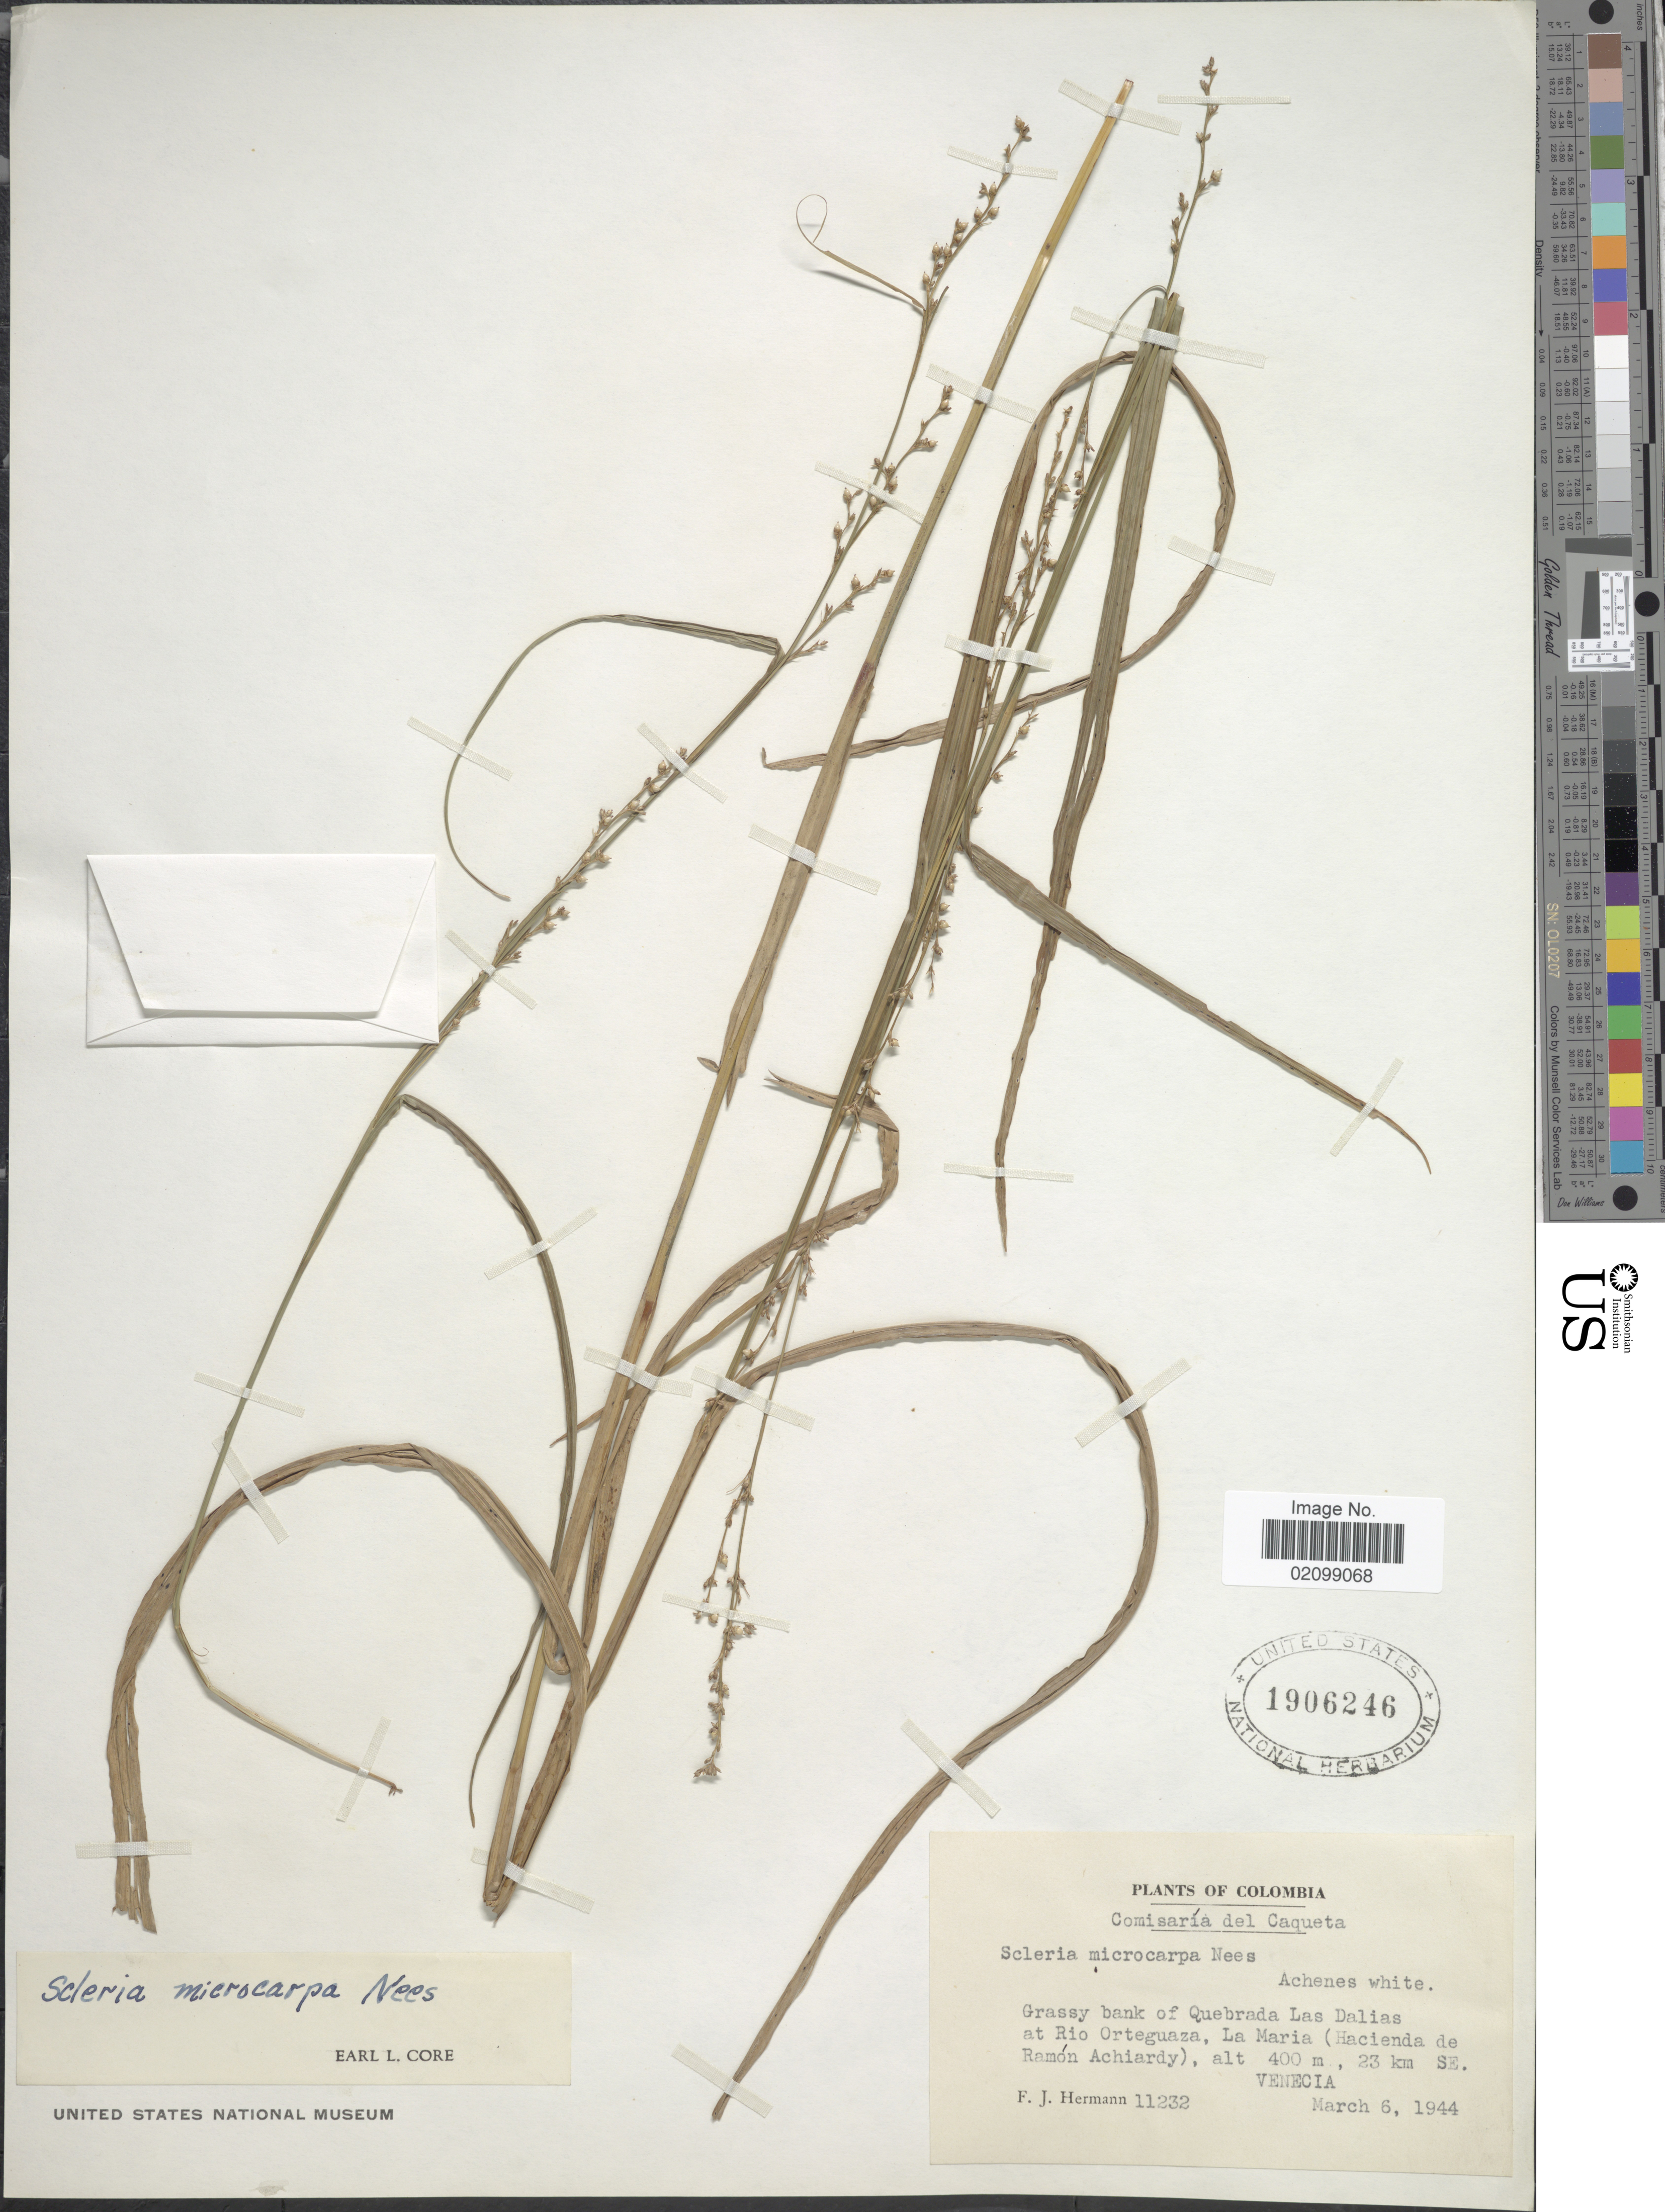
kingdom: Plantae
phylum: Tracheophyta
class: Liliopsida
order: Poales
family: Cyperaceae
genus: Scleria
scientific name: Scleria microcarpa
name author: Nees ex Kunth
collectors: F. J. Hermann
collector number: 11232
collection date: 1944-03-06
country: Colombia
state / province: Caquetá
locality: Comisaria del Caqueta. Grassy bank of Quebrada Las Dallas at Rio Orteguaza, La Maria (Hacienda de Ramnon Achiardy). 23 km SE.Venecia.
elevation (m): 400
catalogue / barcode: US 1906246